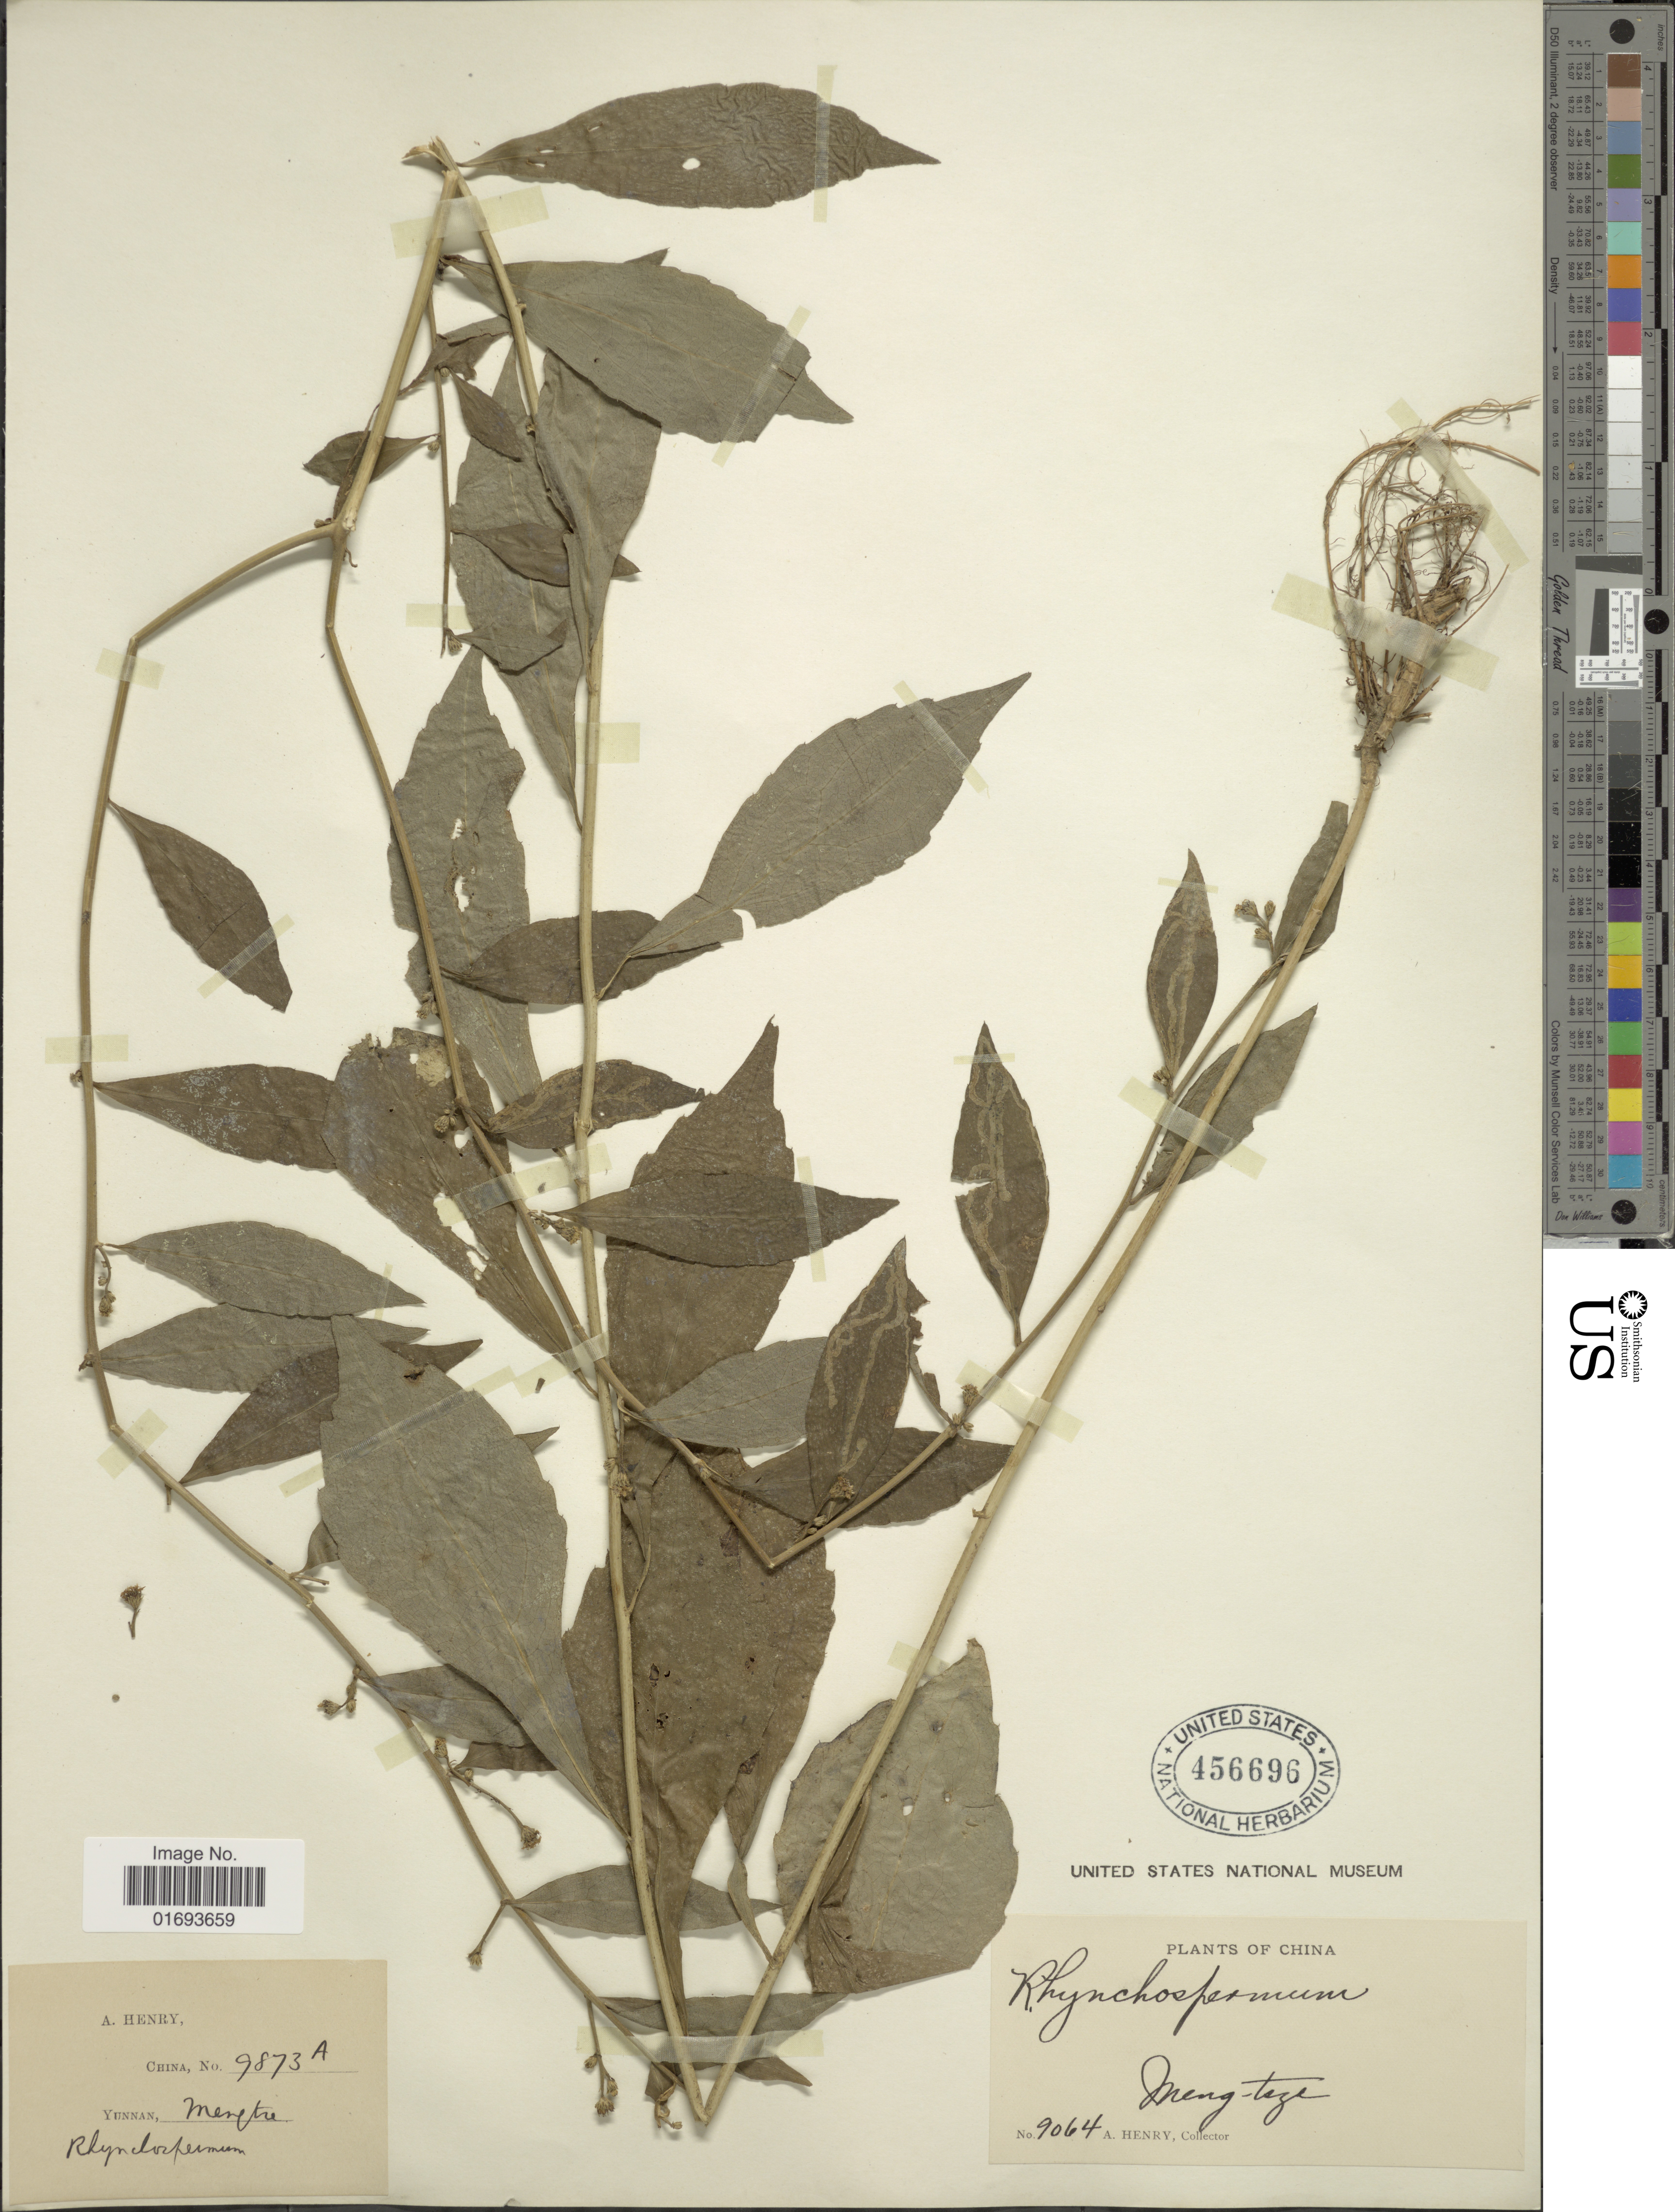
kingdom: Plantae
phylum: Tracheophyta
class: Magnoliopsida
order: Asterales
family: Asteraceae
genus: Rhynchospermum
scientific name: Rhynchospermum sp.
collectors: A. Henry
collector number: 9064/ 9873 A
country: China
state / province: Yunnan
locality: Yunnan, Meng-tze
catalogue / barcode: US 456696